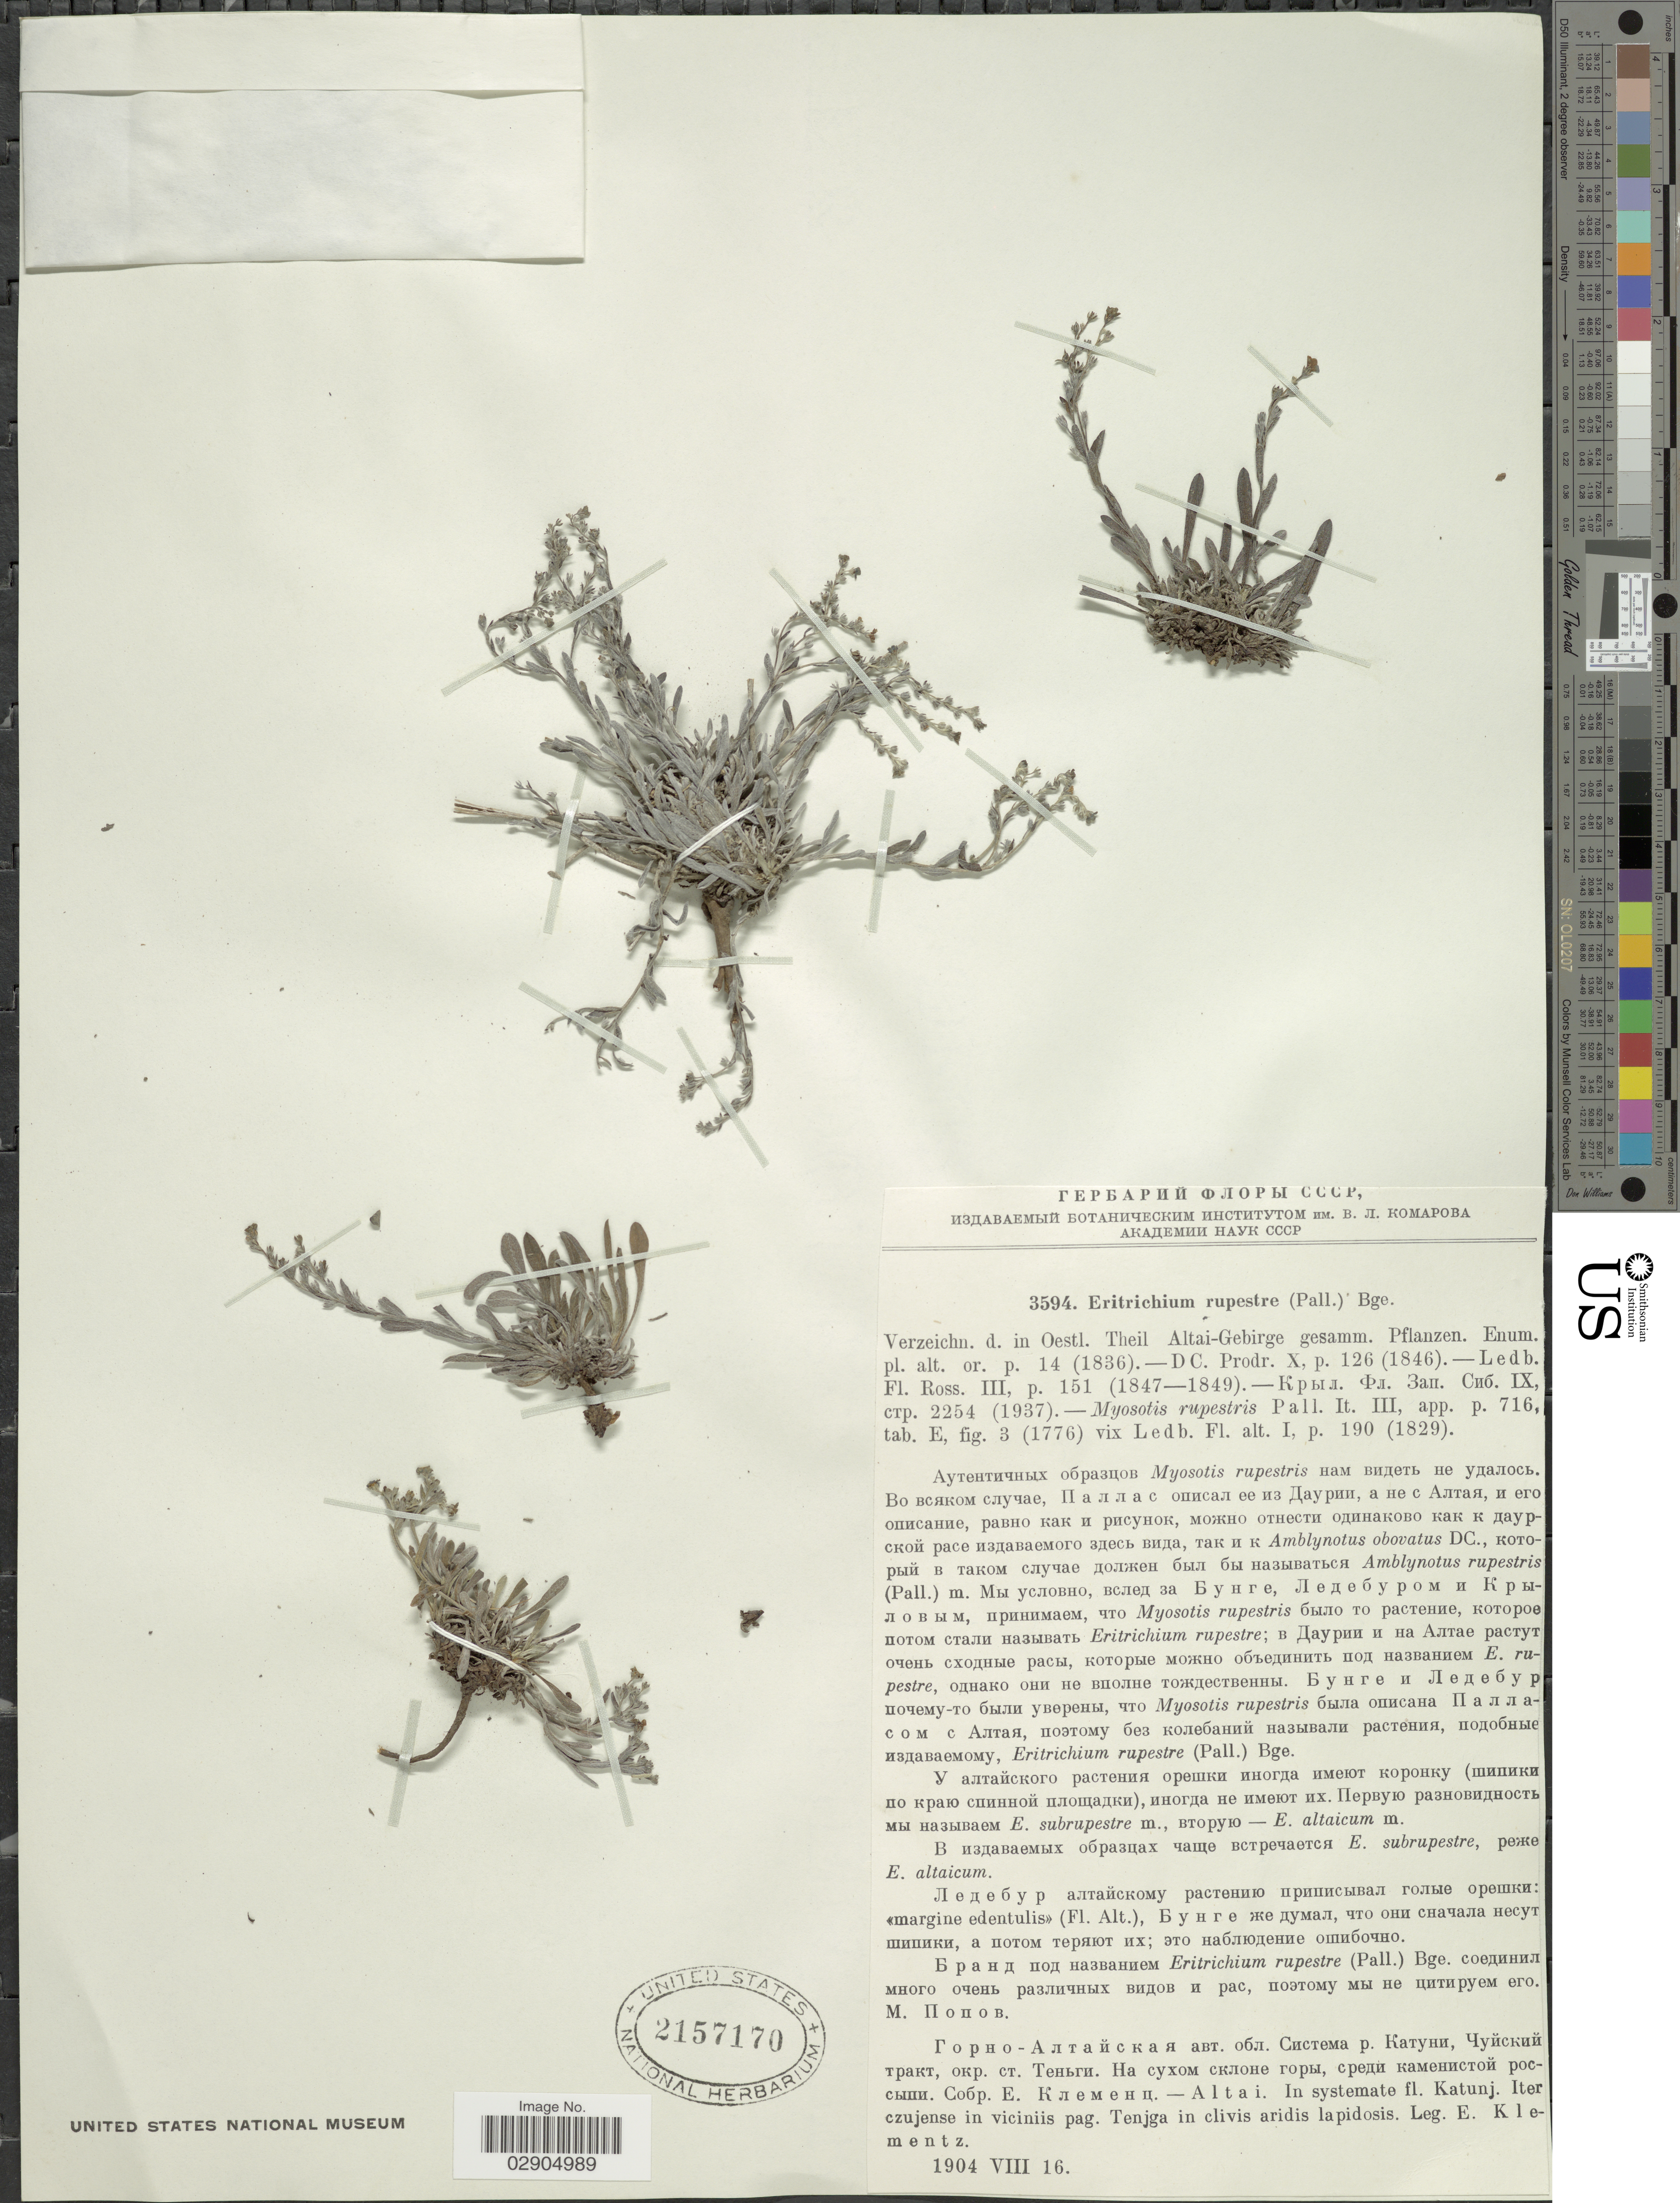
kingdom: Plantae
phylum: Tracheophyta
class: Magnoliopsida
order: Boraginales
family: Boraginaceae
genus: Eritrichium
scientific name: Eritrichium rupestre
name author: (Pall. ex Georgi) Bunge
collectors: E. Klementz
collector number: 3594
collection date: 1904-08-16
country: Russian Federation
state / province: Altai Republic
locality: Altai. In systemate fl. Katunj. Iter czujense in viciniis pag. Tenjga in clivis aridis lapidosis.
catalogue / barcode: US 2157170